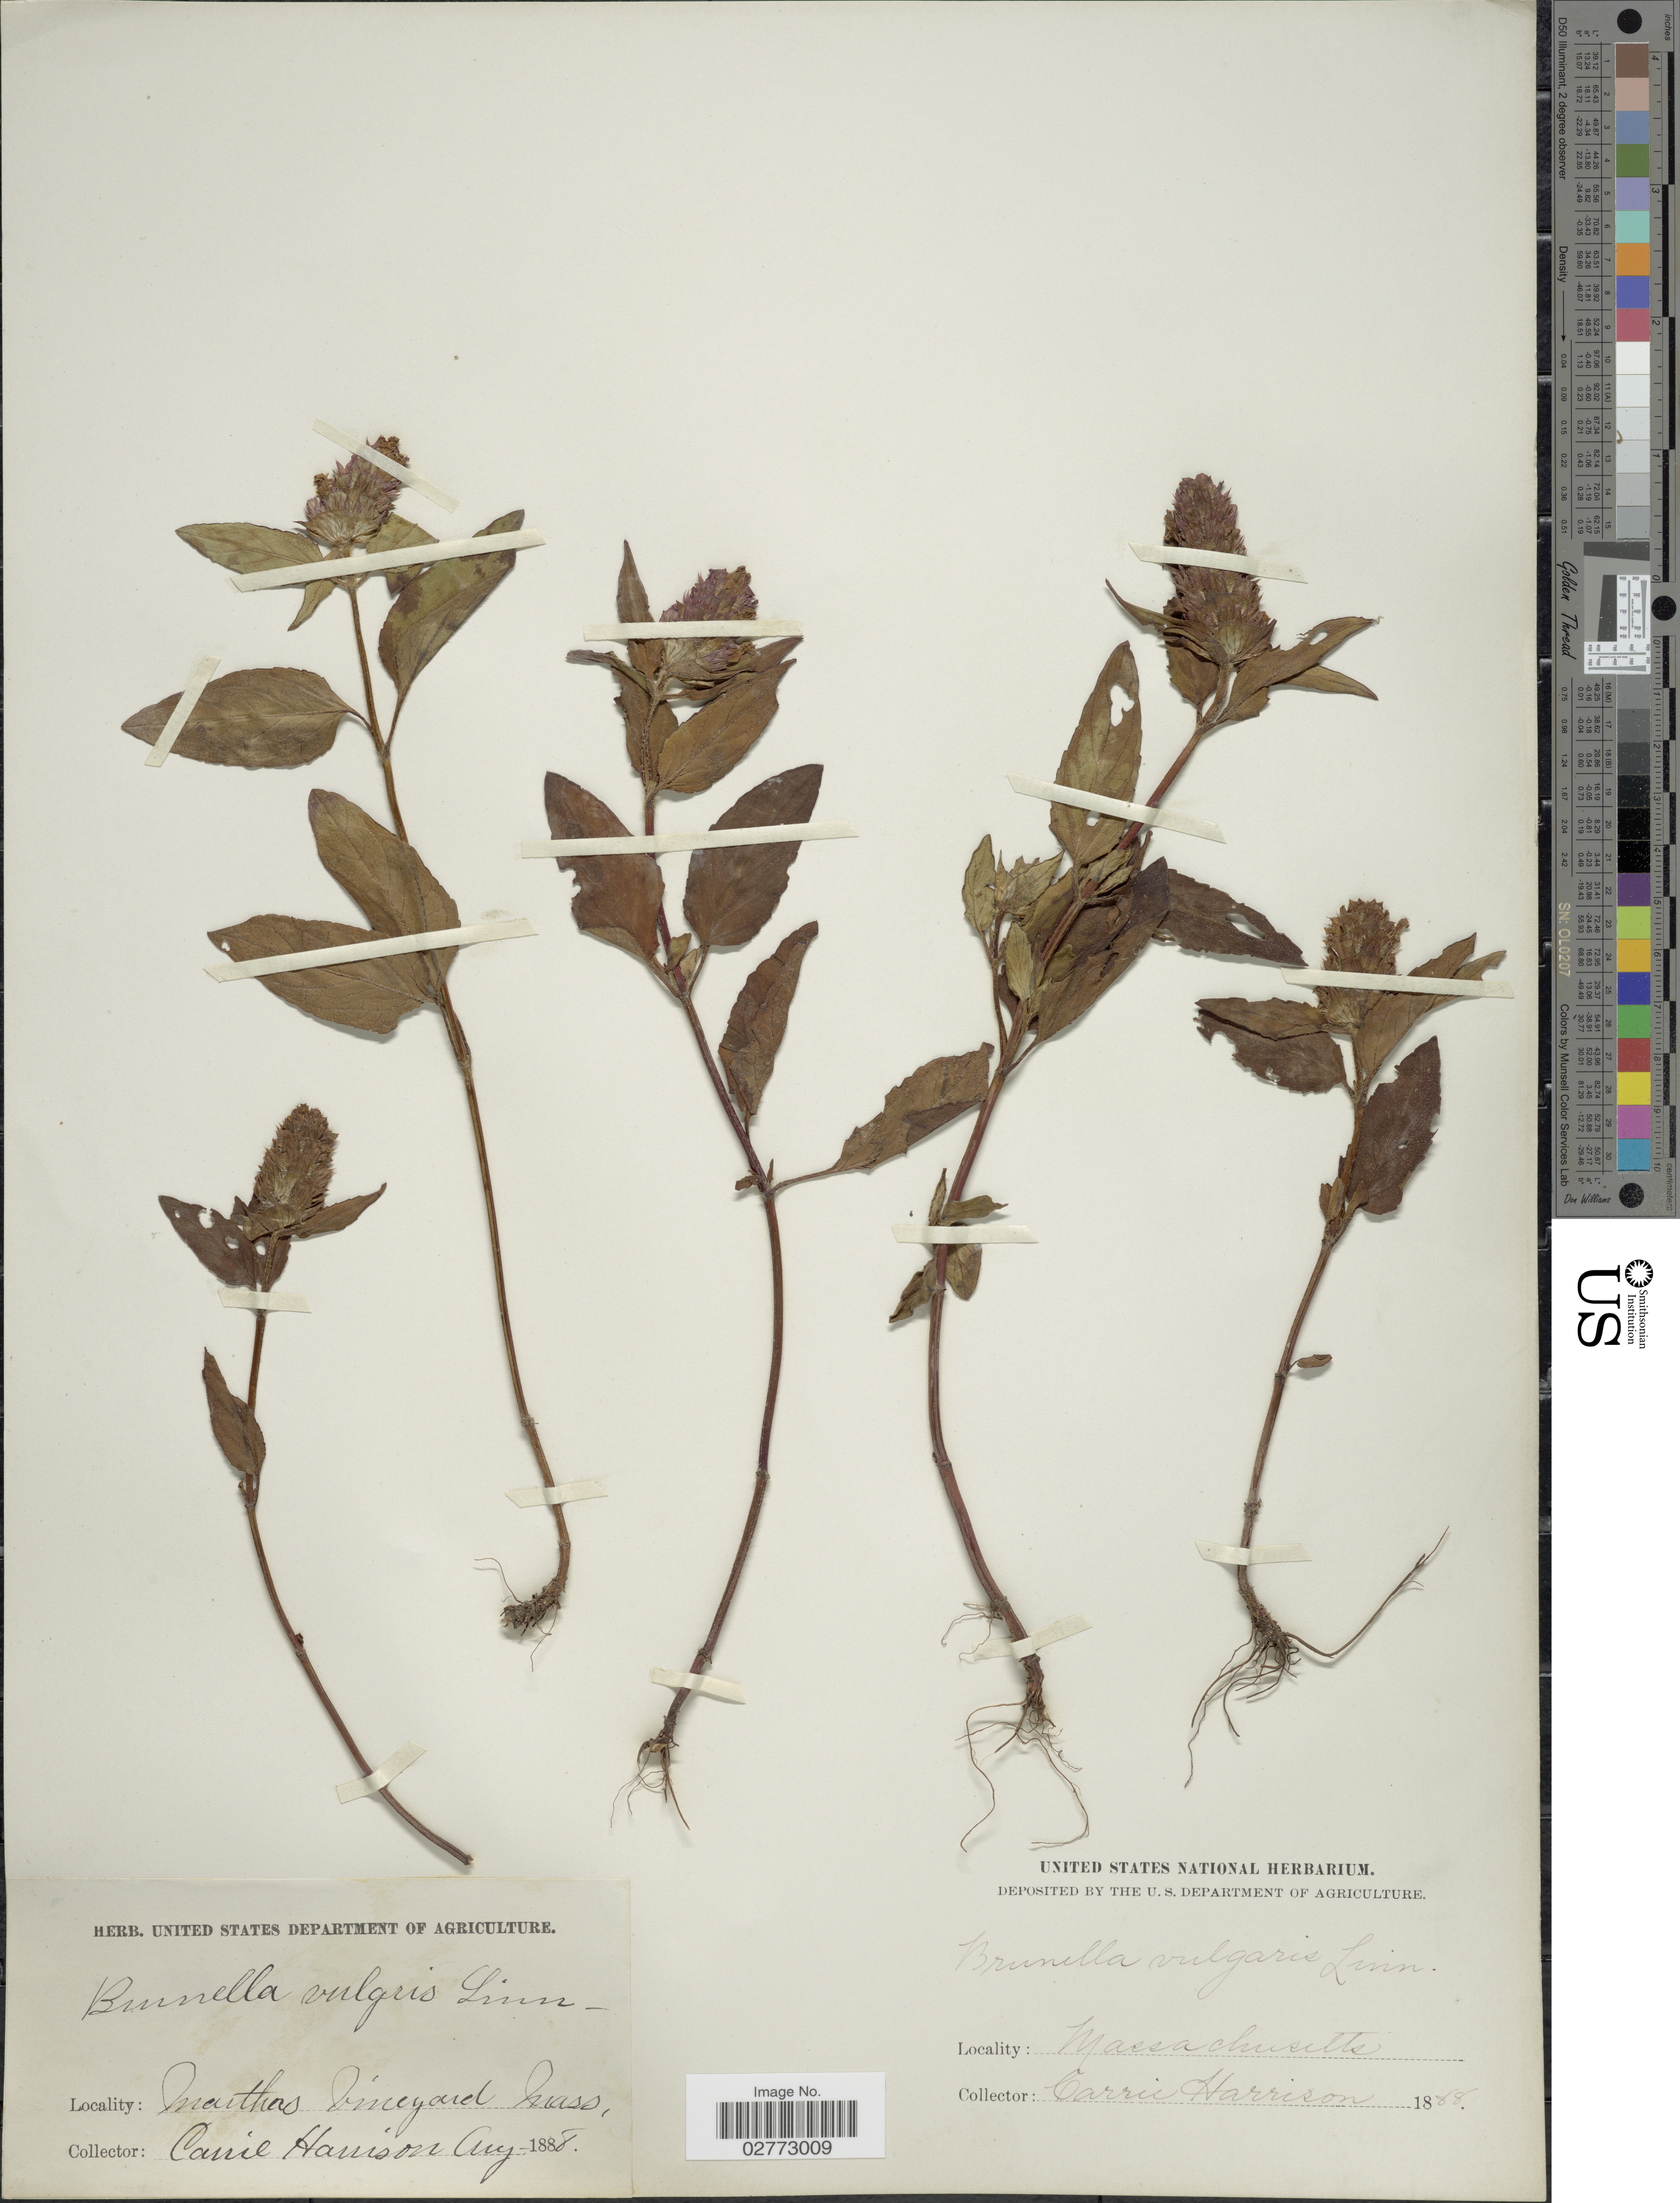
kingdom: Plantae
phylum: Tracheophyta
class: Magnoliopsida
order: Lamiales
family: Lamiaceae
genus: Prunella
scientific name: Prunella vulgaris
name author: L.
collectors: C. Harrison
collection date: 1888-08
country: United States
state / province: Massachusetts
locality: Martha's Vineyard.